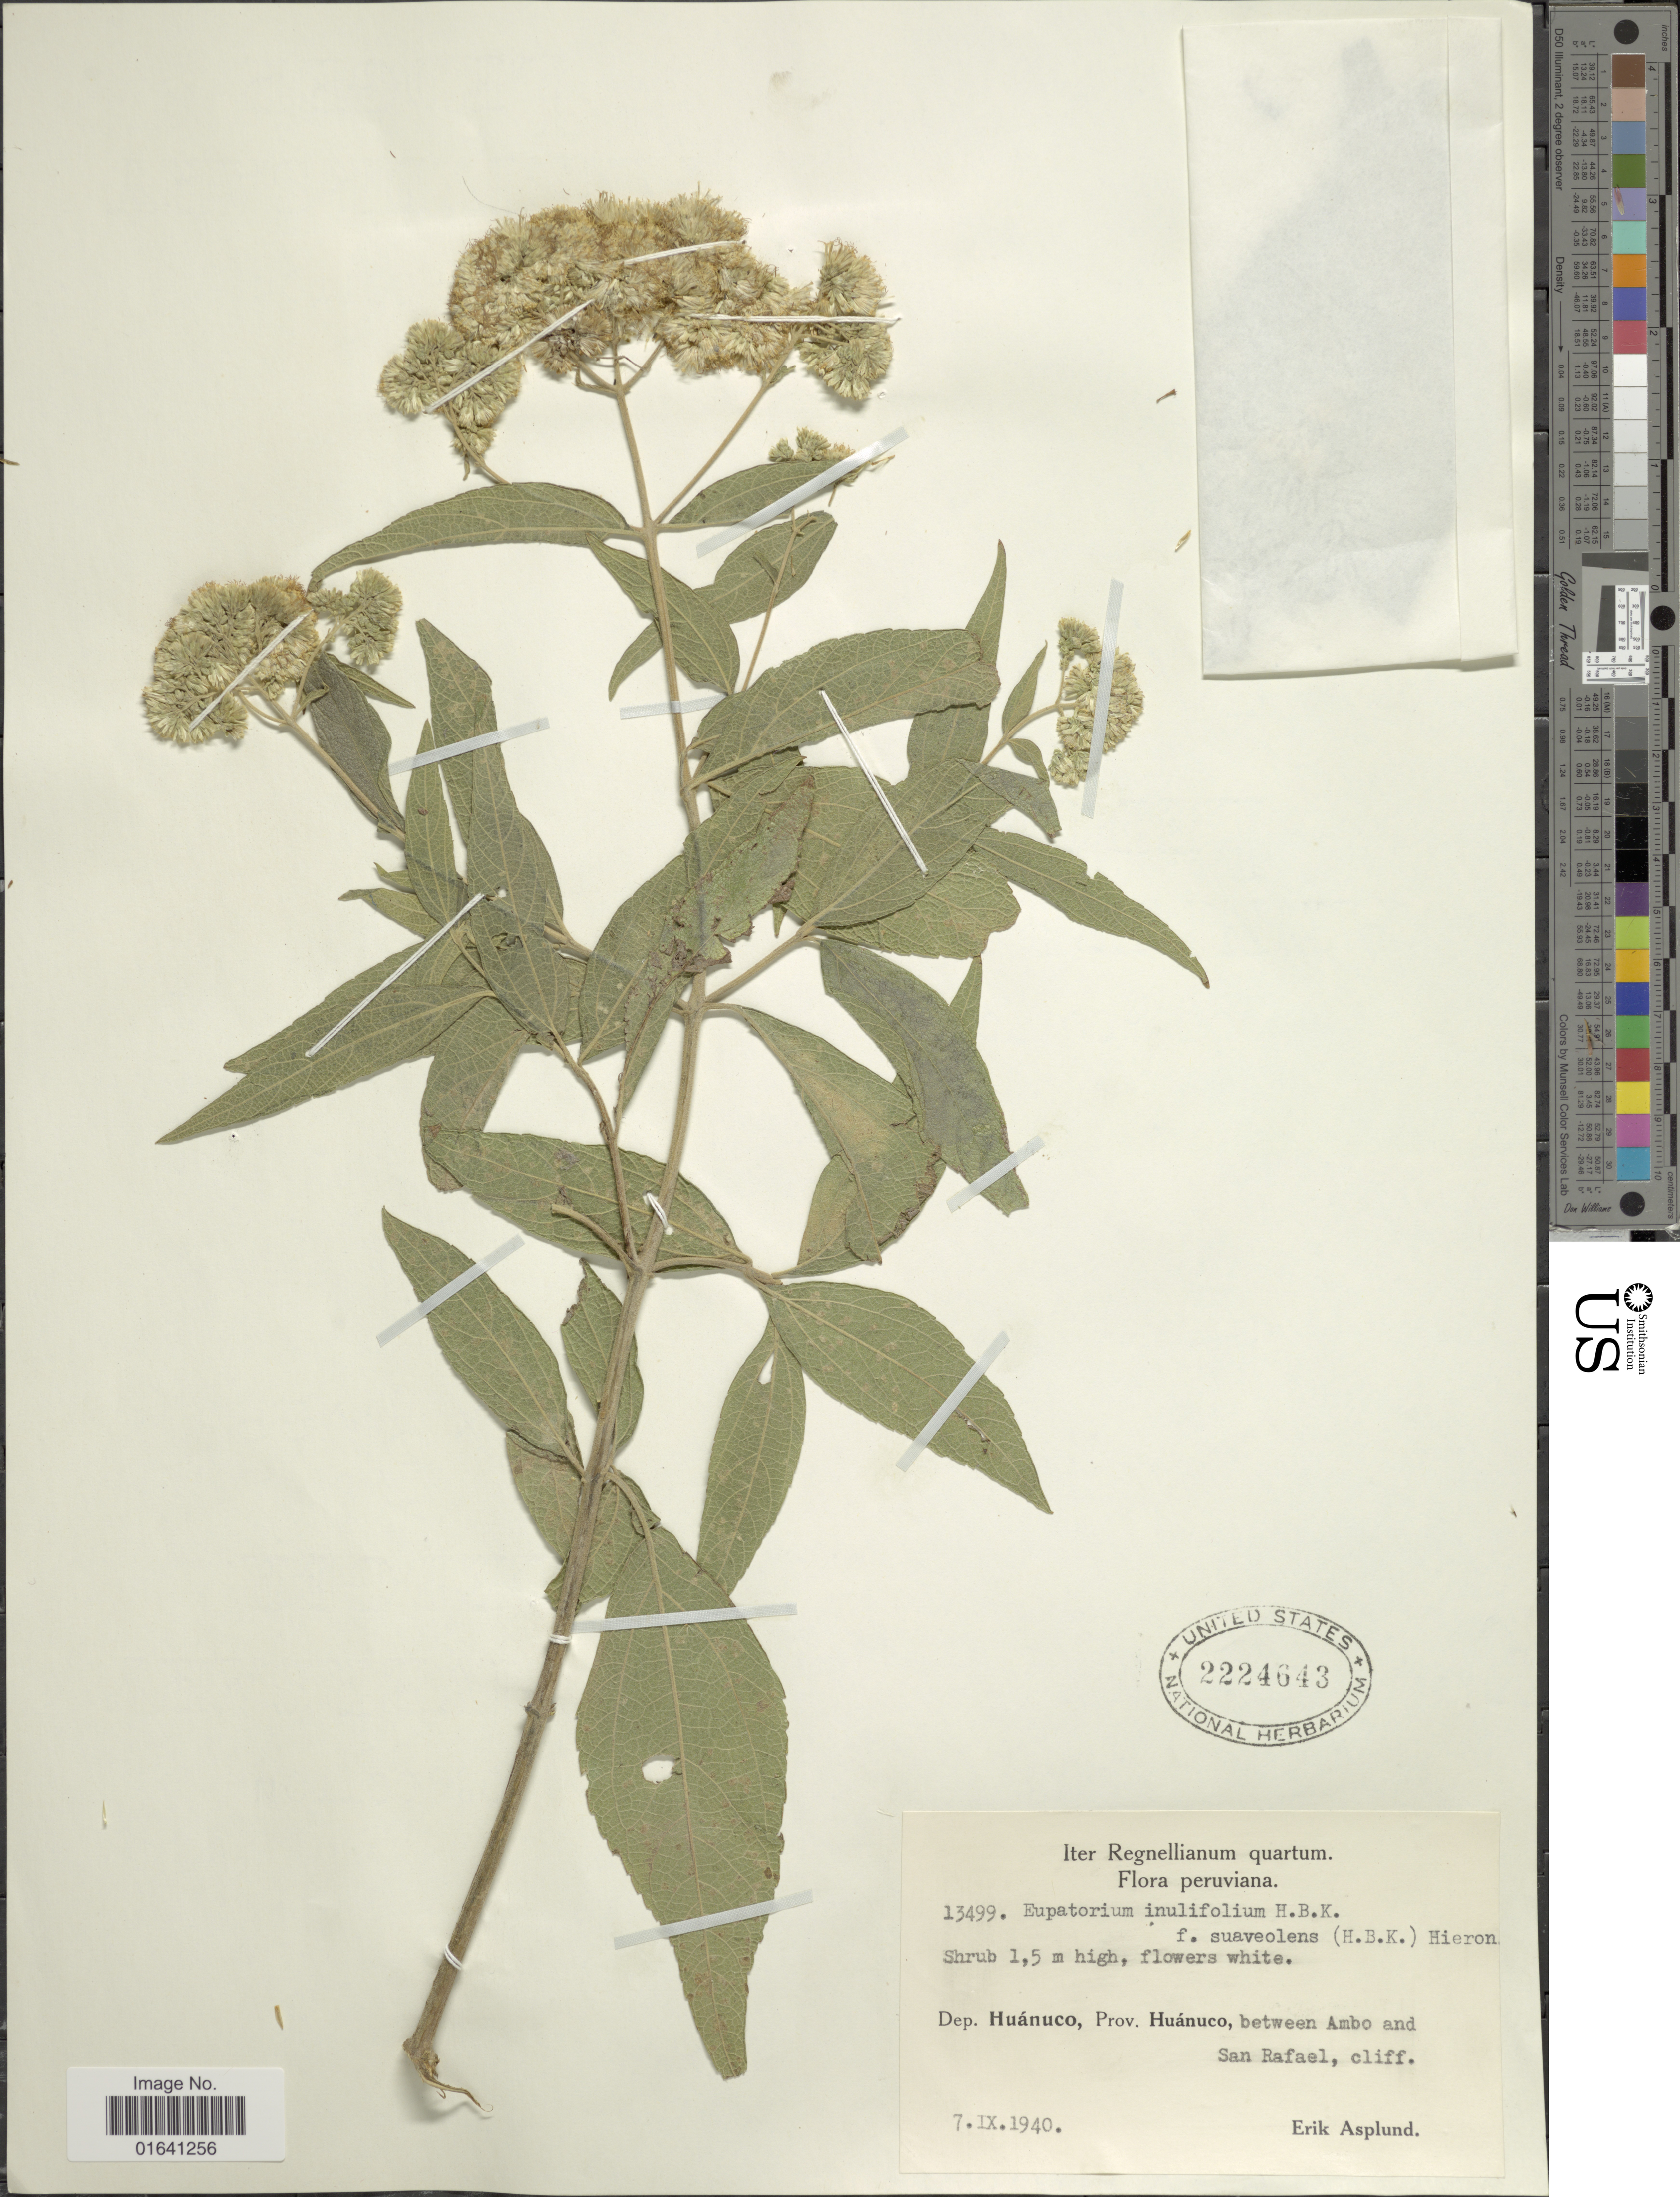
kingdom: Plantae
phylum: Tracheophyta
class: Magnoliopsida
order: Asterales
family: Asteraceae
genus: Austroeupatorium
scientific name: Austroeupatorium inulaefolium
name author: (Kunth) R.M. King & H. Rob.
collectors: E. Asplund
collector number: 13499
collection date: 1940-09-07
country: Peru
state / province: Huánuco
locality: Dep. Huánuco, between Ambo and San Rafael, cliff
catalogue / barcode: US 2224643